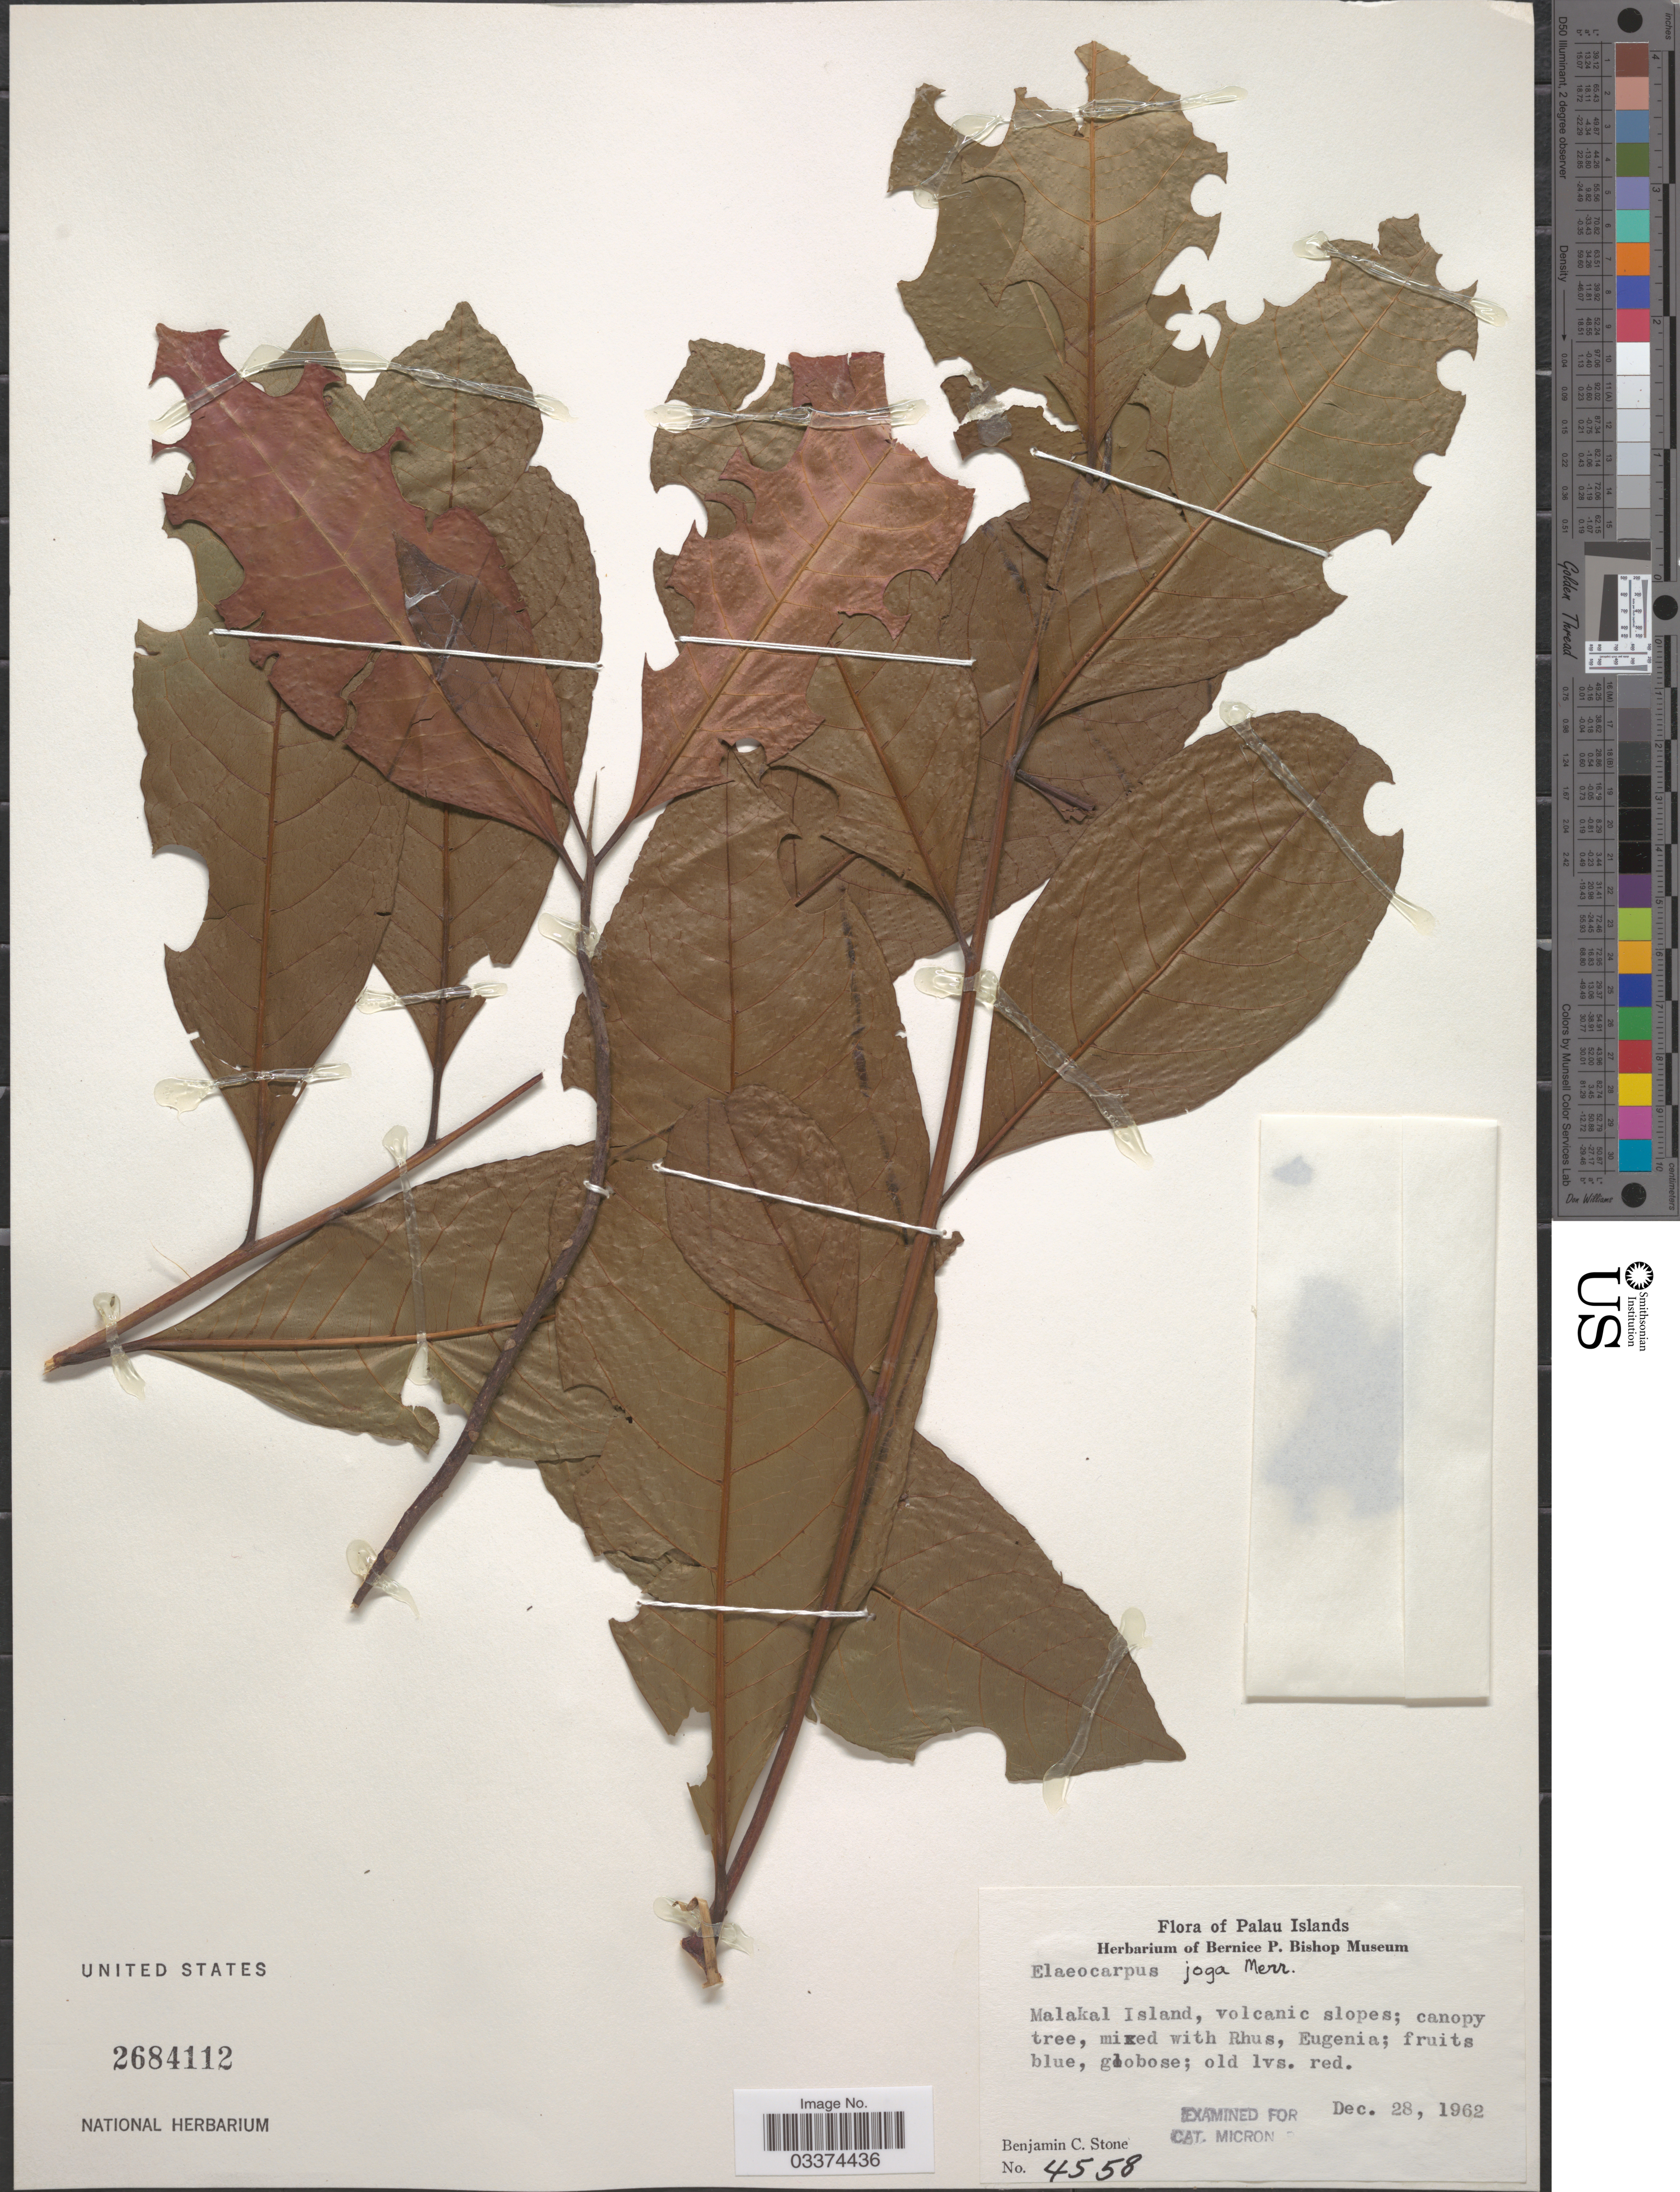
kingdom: Plantae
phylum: Tracheophyta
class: Magnoliopsida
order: Oxalidales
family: Elaeocarpaceae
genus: Elaeocarpus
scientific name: Elaeocarpus joga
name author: Merr.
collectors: B. C. Stone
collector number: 4558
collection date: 1962-12-28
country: Palau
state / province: Koror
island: Ngemelachel [Malakal]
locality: Palau Islands, Malakal Island.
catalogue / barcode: US 2684112